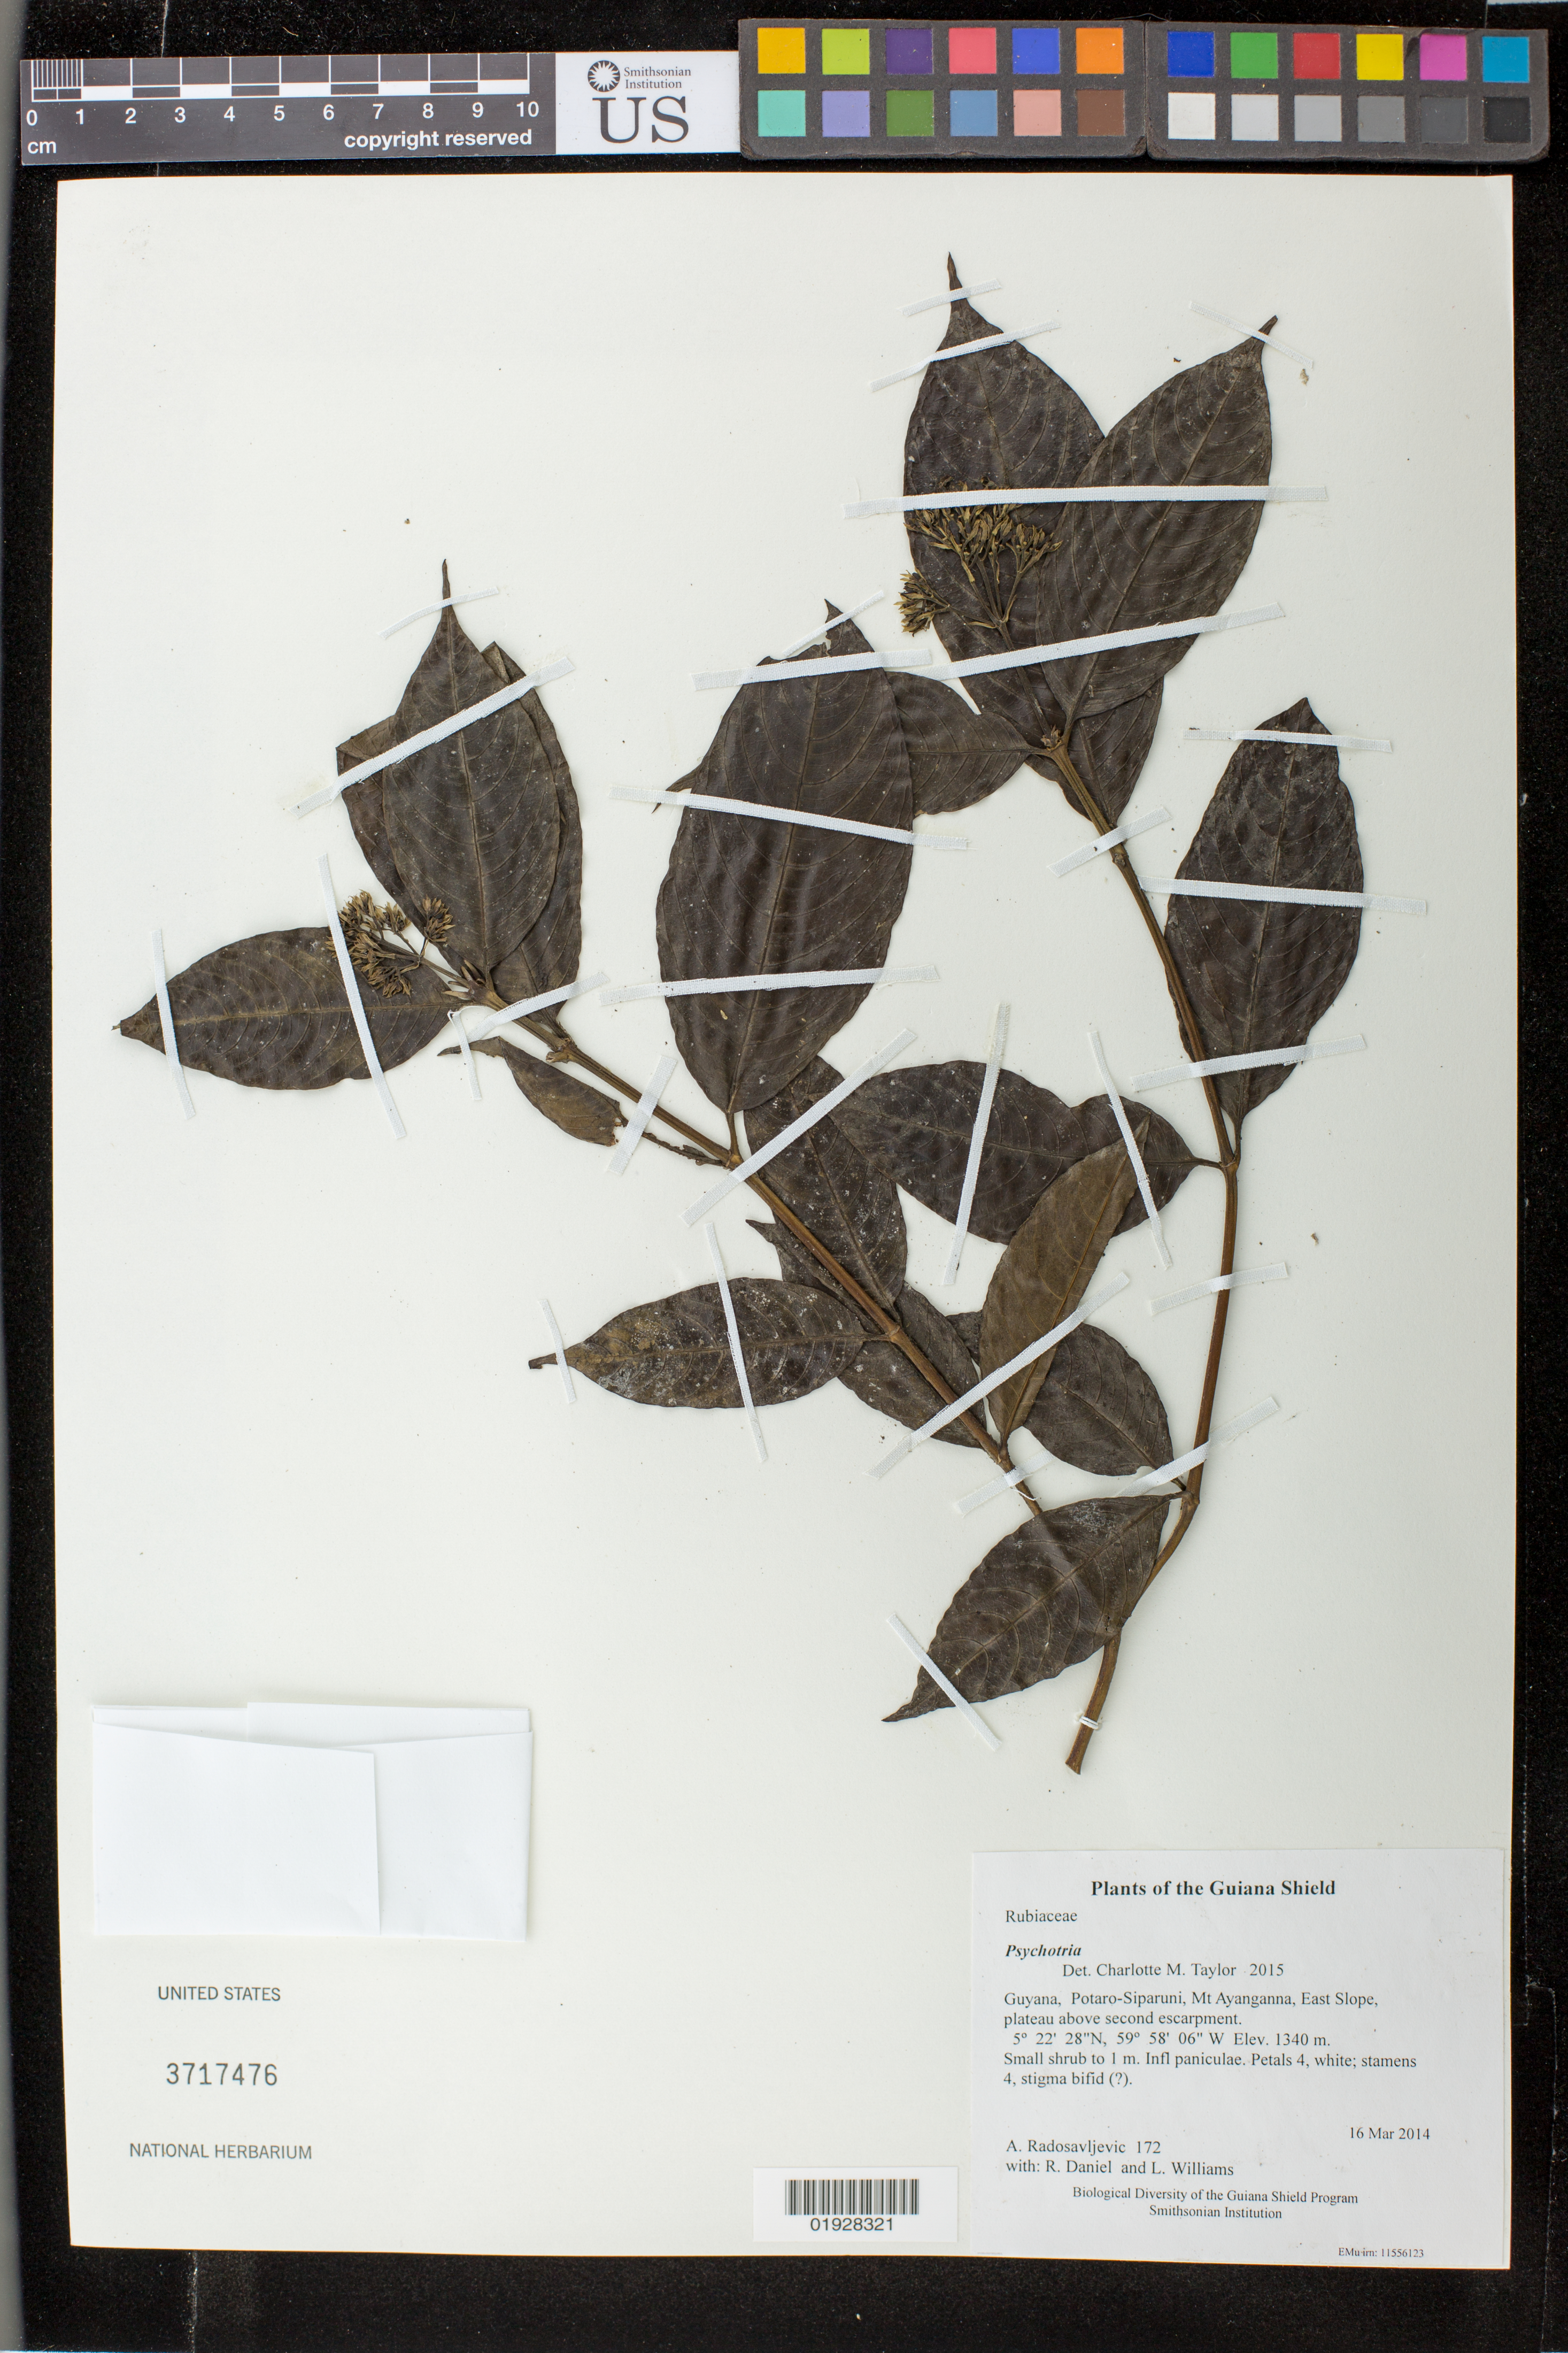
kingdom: Plantae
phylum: Tracheophyta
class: Magnoliopsida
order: Gentianales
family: Rubiaceae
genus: Psychotria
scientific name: Psychotria sp.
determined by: Taylor, Charlotte M.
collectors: A. Radosavljevic, R. Daniel & L. Williams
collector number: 172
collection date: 2014-03-16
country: Guyana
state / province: Potaro-Siparuni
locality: Mt Ayanganna, East Slope, plateau above second escarpment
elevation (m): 1340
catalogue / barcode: US 3717476